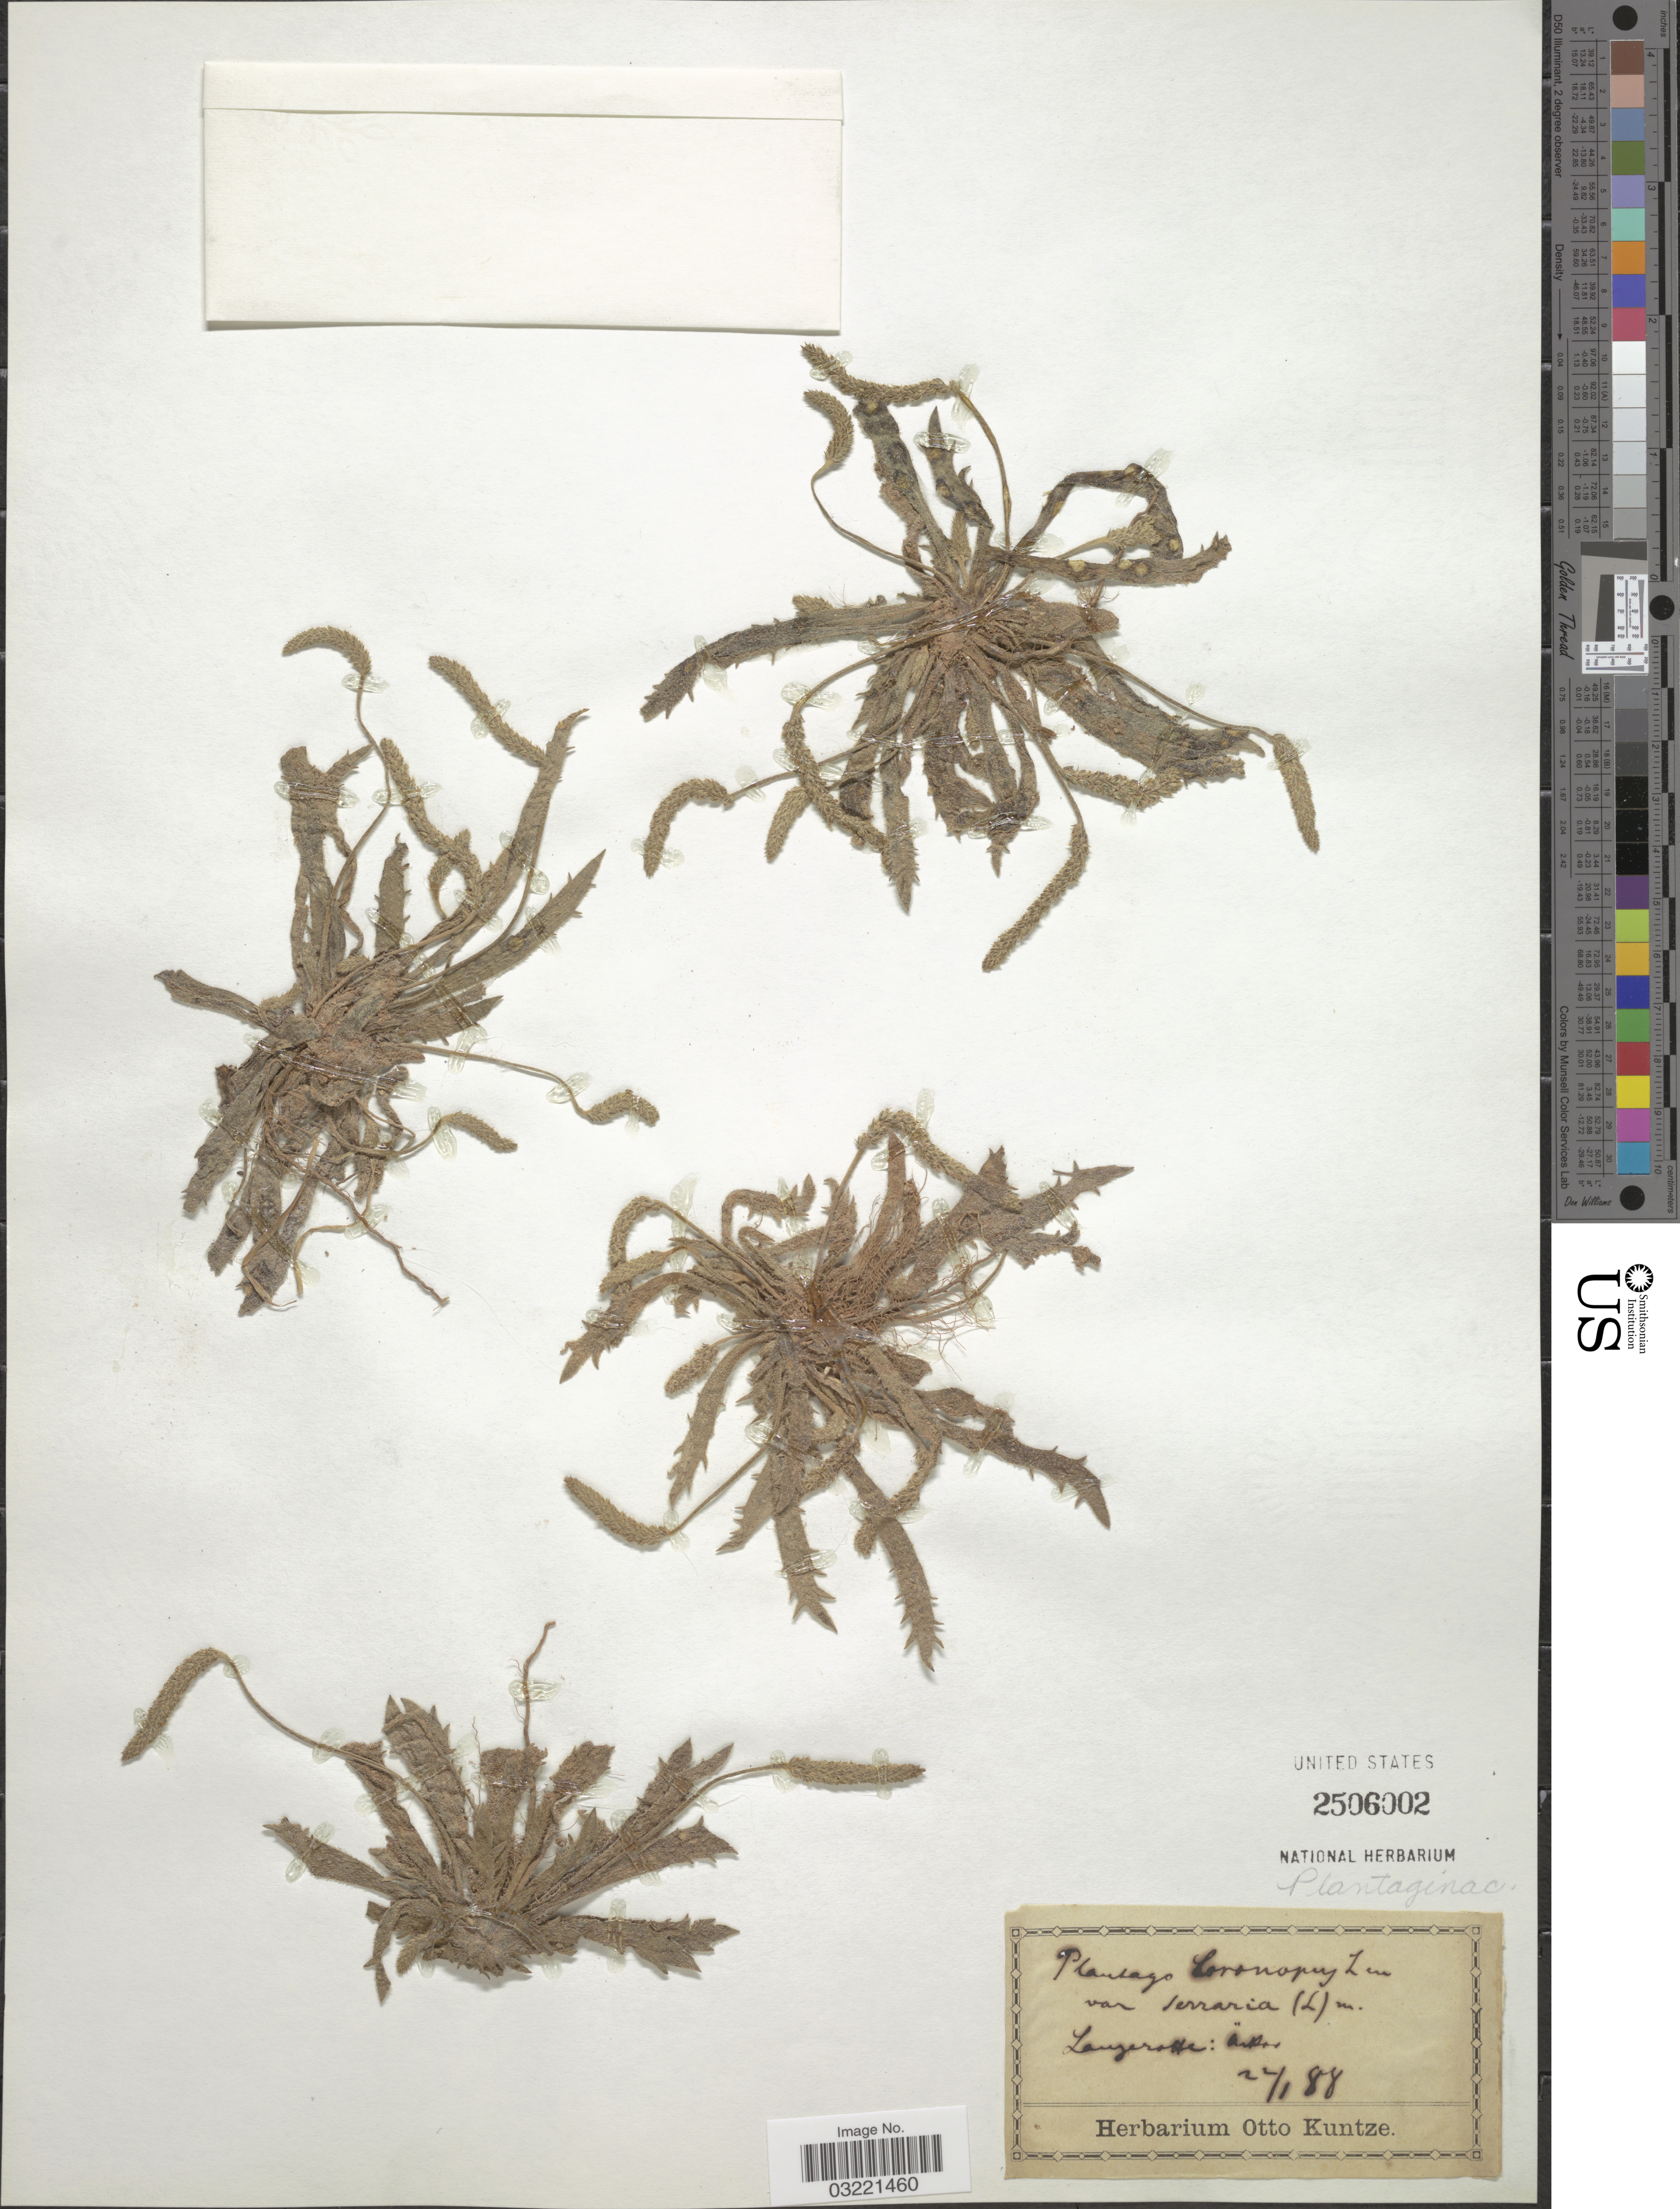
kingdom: Plantae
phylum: Tracheophyta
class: Magnoliopsida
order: Lamiales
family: Plantaginaceae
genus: Plantago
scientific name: Plantago coronopus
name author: L.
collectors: ex herb. Otto Kuntze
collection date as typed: Transcribed d/m/y: 22/1/88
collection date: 1888-01-22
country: Spain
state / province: Canarias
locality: Lanzerote: Ärkas. [interpreted]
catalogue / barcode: US 2506002